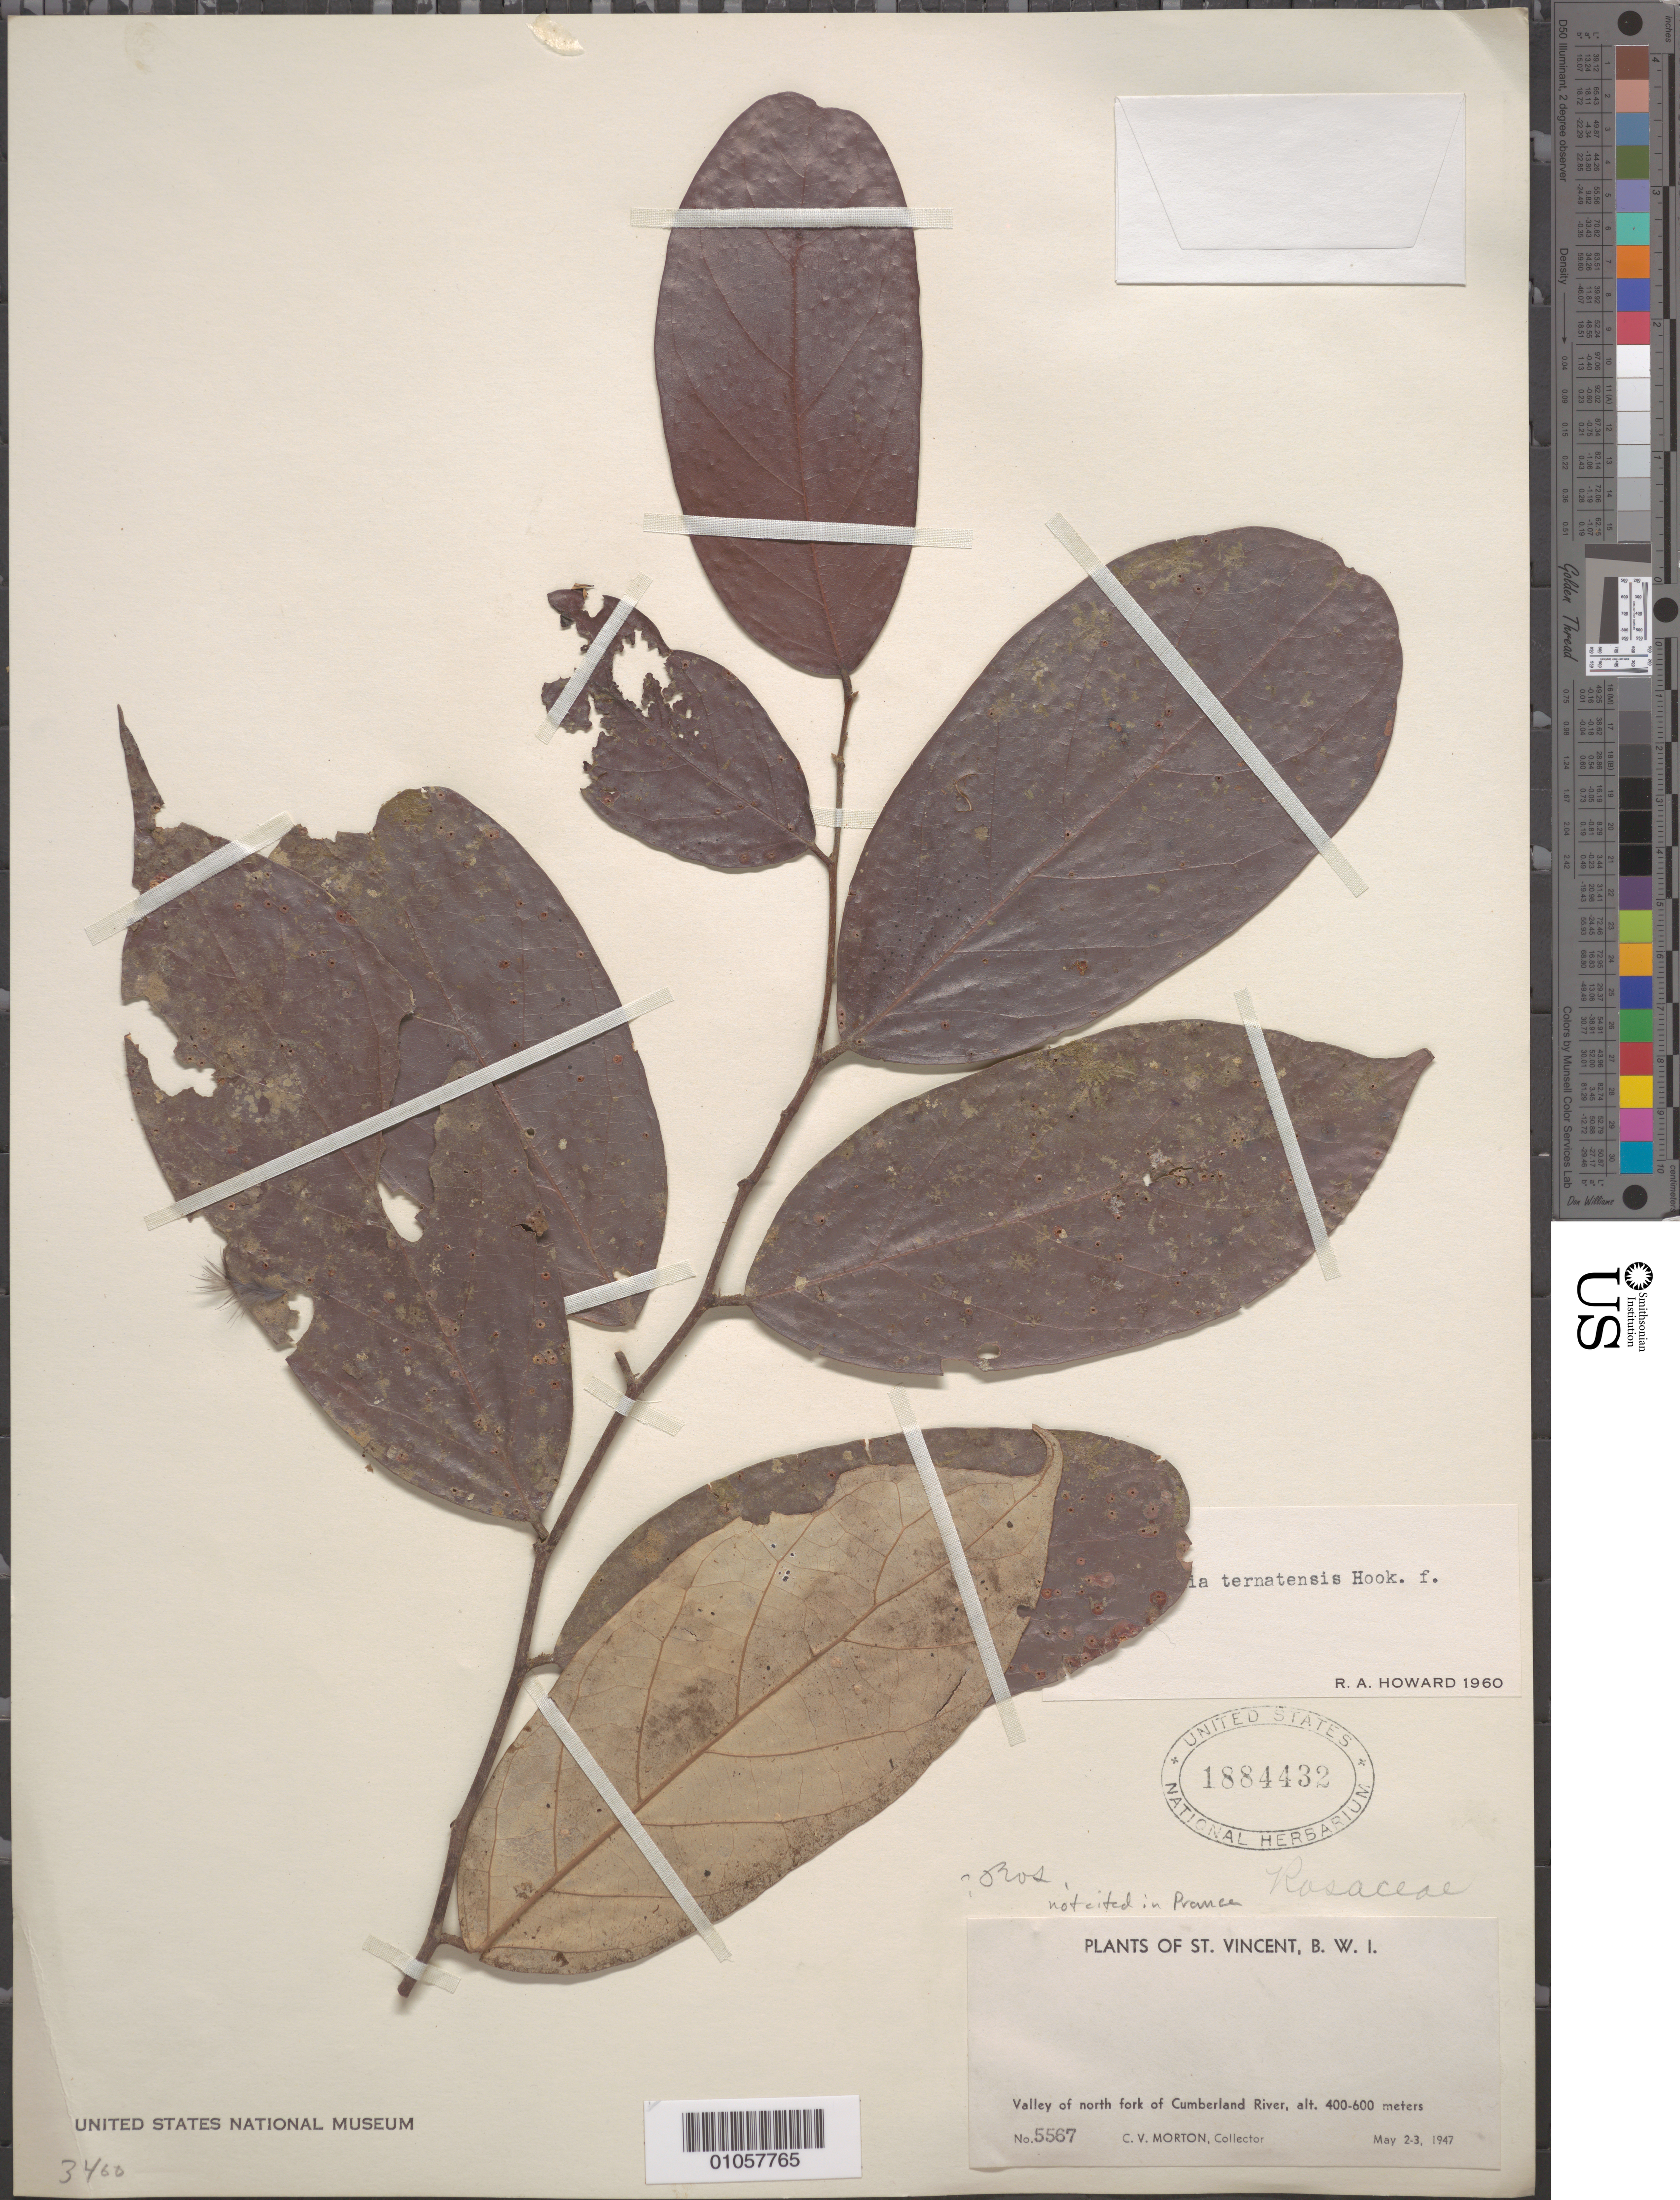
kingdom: Plantae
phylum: Tracheophyta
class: Magnoliopsida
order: Malpighiales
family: Chrysobalanaceae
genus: Licania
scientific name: Licania ternatensis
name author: Hook. f. ex Duss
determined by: Howard, R. A.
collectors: C. V. Morton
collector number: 5567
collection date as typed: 02 May 1947 to 03 May 1947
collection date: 1947-05-02/1947-05-03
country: St. Vincent - Grenadines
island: St. Vincent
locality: Cumberland River, valley of north fork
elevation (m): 400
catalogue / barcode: US 1884432